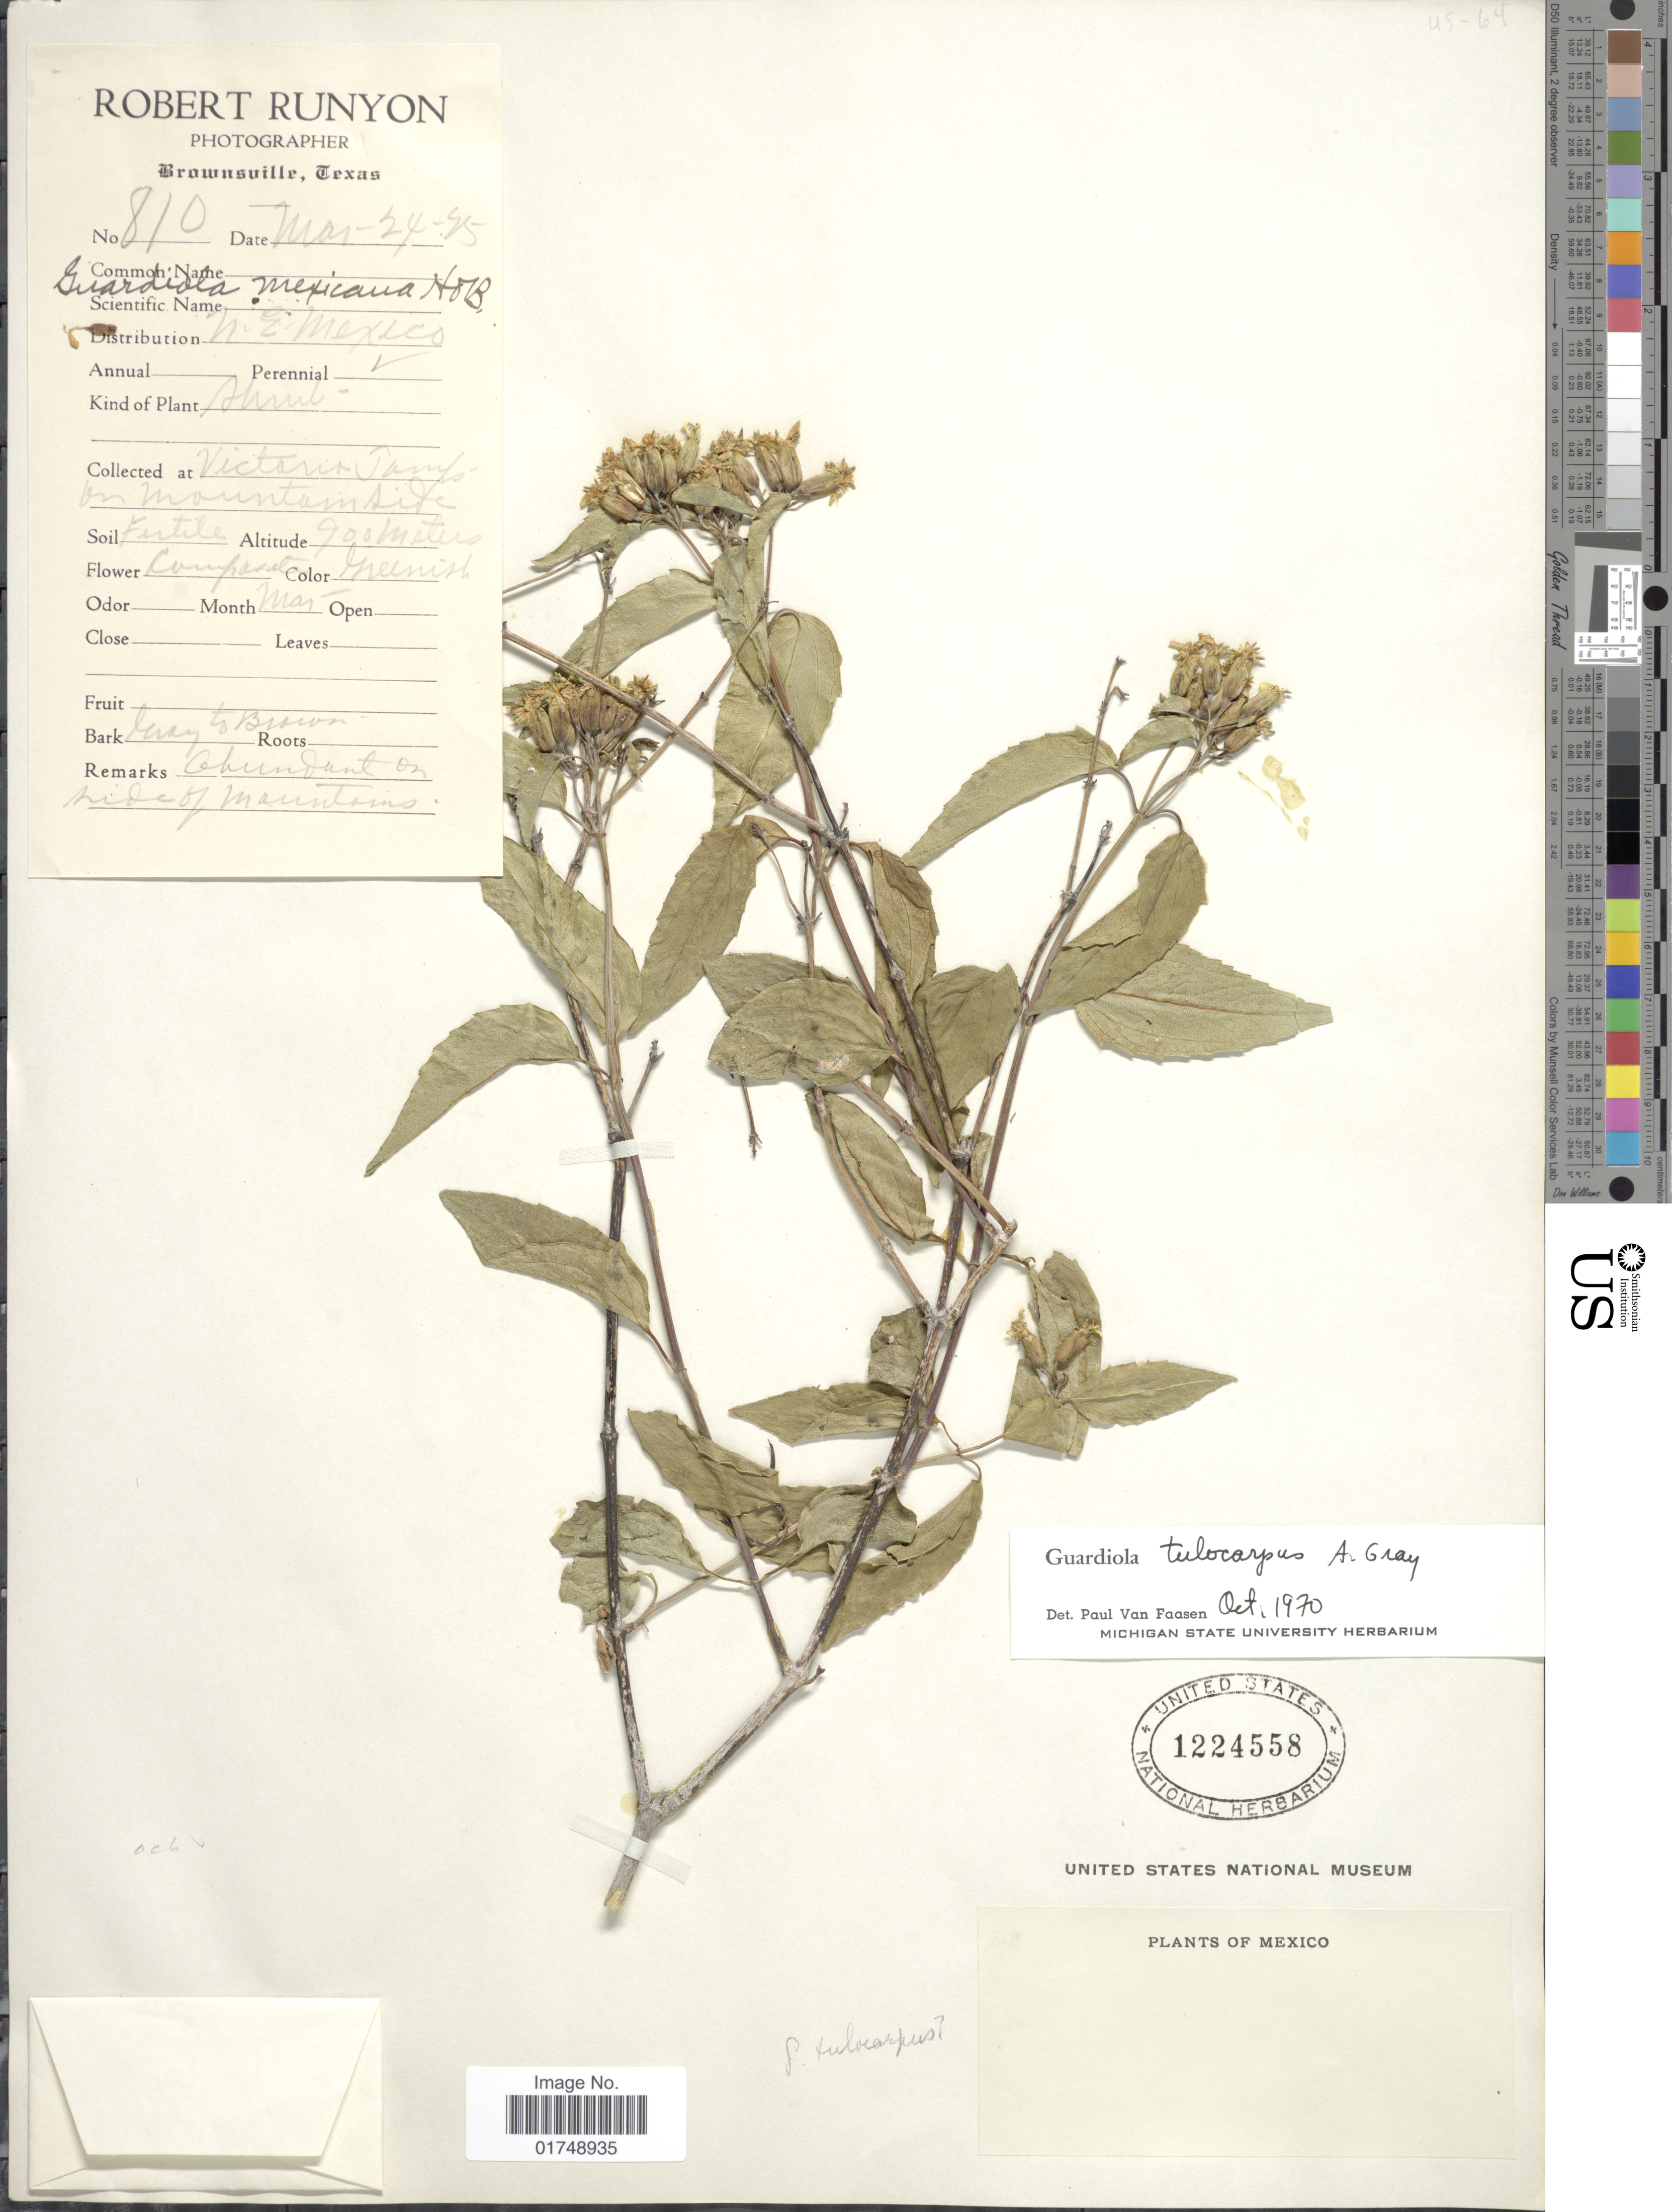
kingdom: Plantae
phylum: Tracheophyta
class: Magnoliopsida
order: Asterales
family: Asteraceae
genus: Guardiola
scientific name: Guardiola tulocarpus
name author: A. Gray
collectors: R. Runyon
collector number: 810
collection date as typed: Transcribed d/m/y: 24/3/25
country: Mexico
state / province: Tamaulipas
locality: Victoria. On mountain side. N.E. Mexico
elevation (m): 900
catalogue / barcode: US 1224558